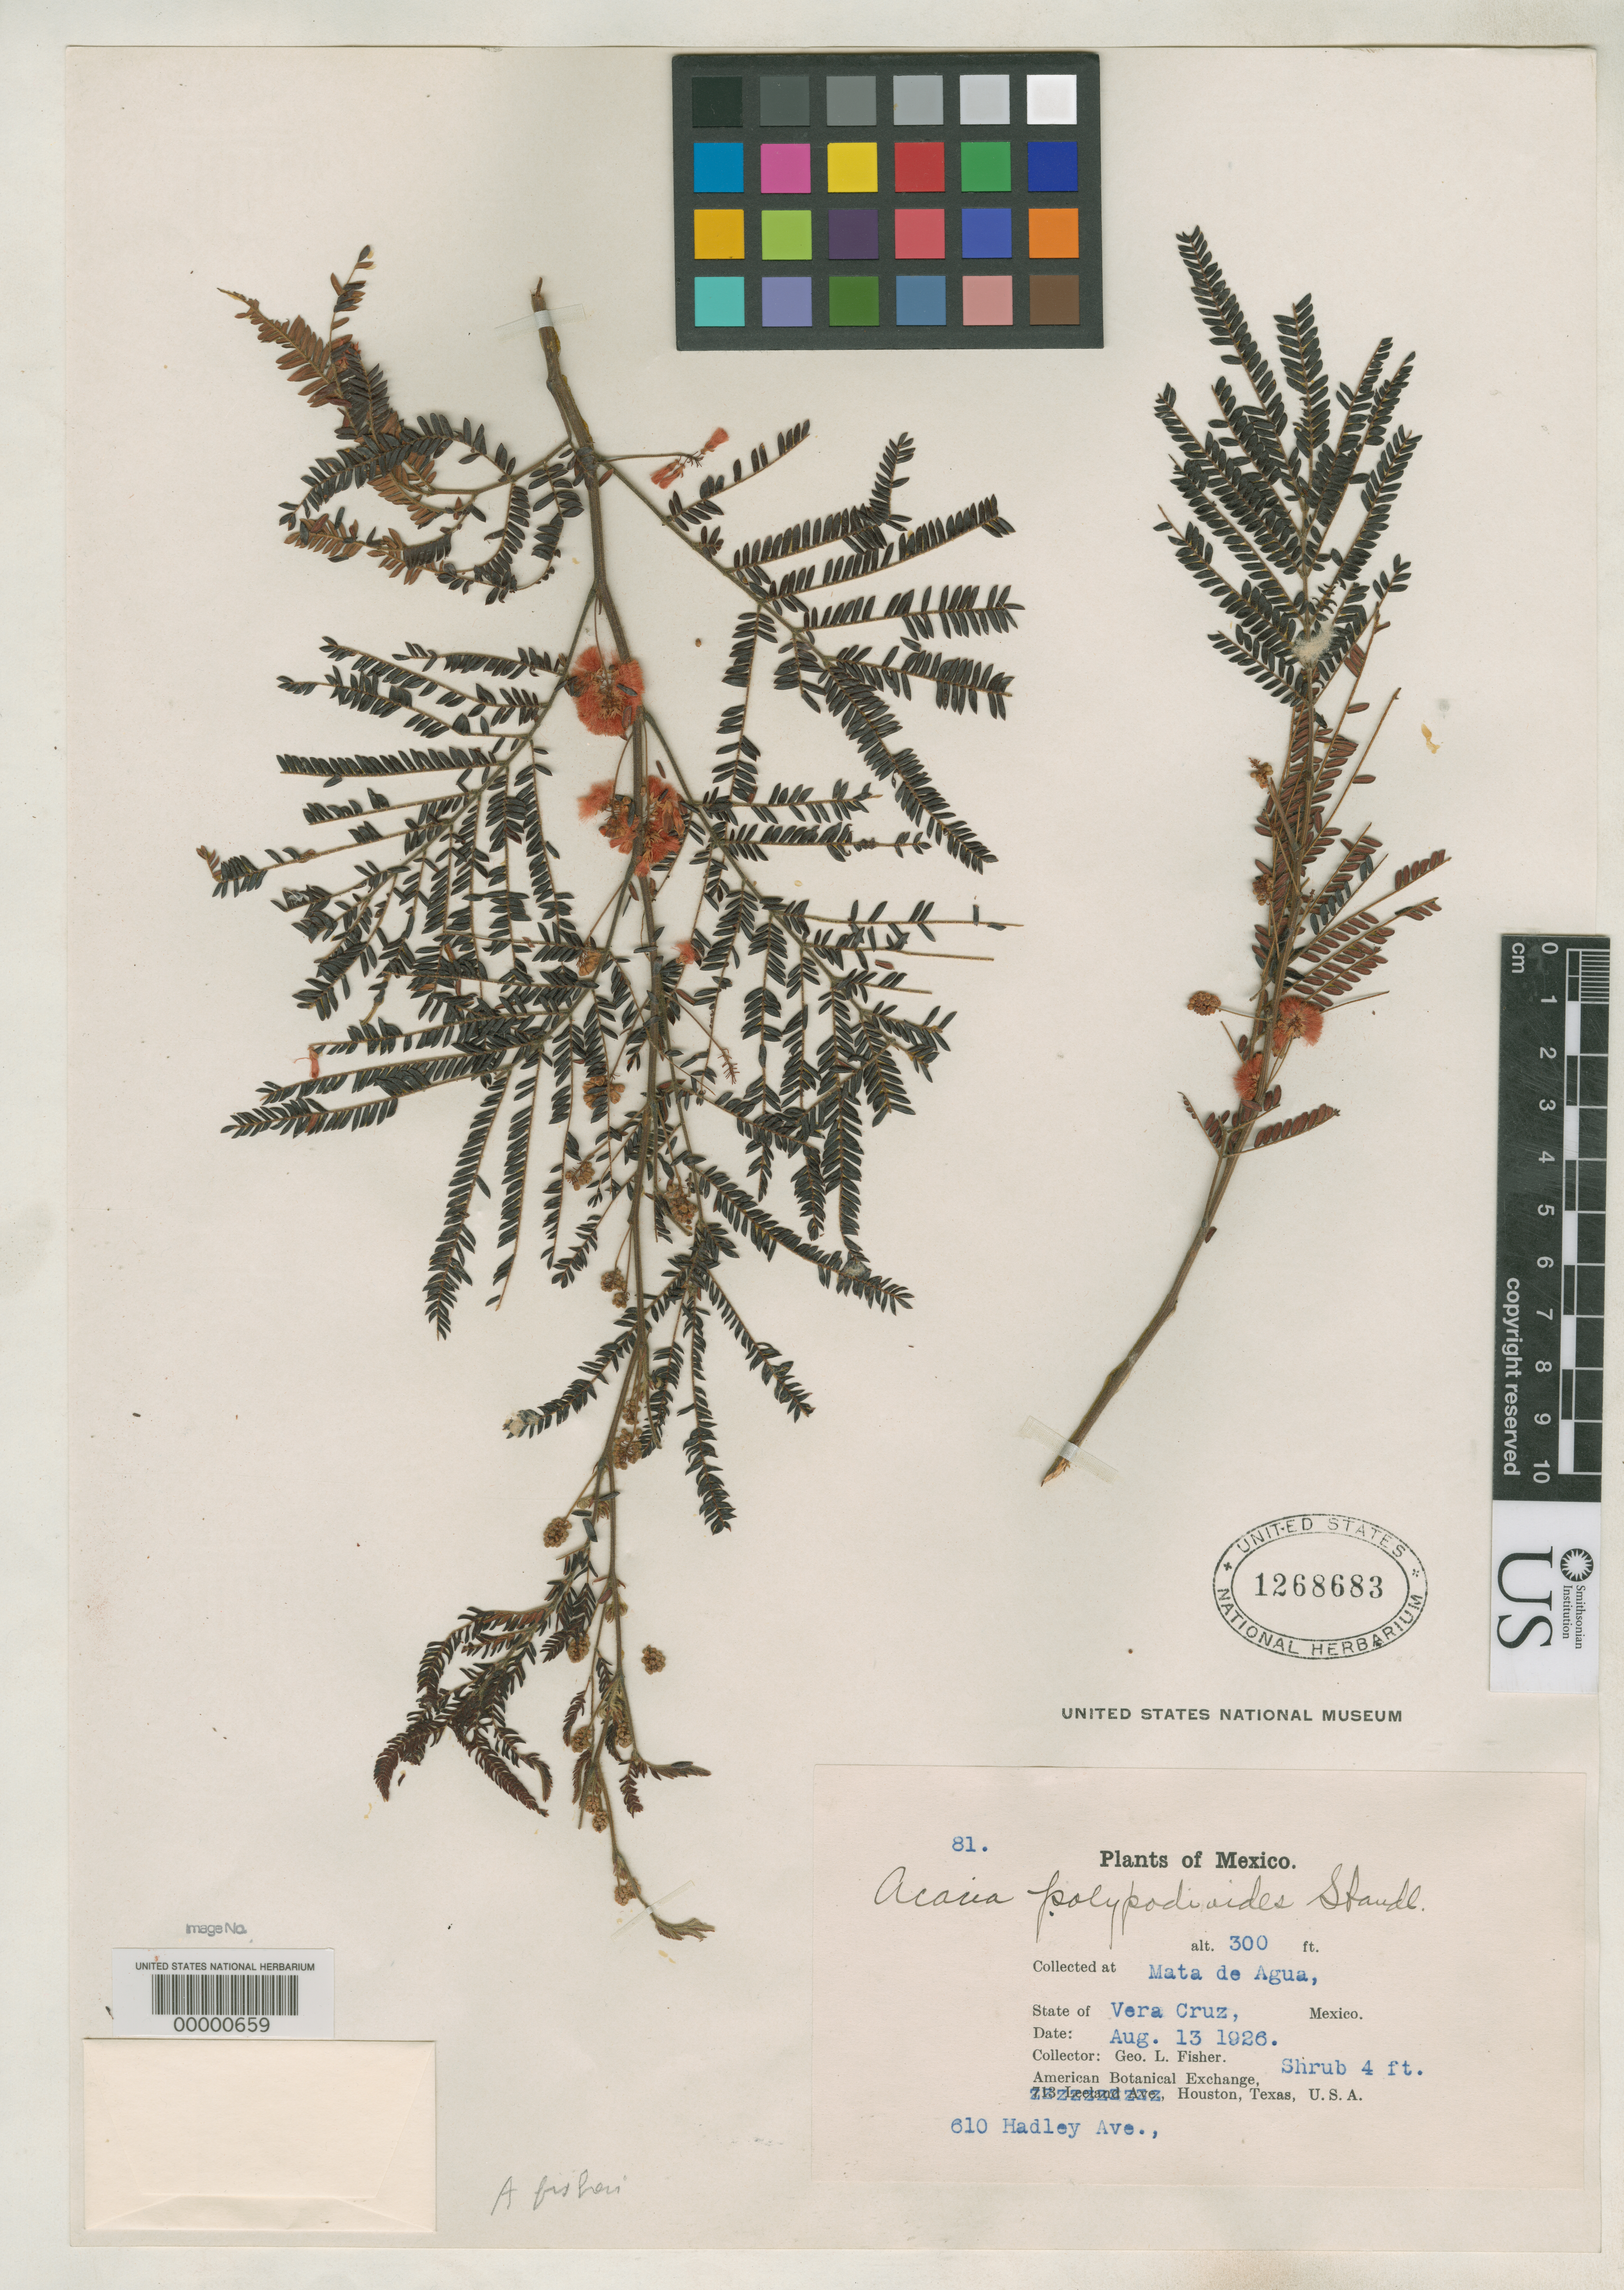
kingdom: Plantae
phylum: Tracheophyta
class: Magnoliopsida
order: Fabales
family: Fabaceae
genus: Acaciella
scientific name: Acaciella fisheri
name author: Britton & Rose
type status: Isotype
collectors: G. L. Fisher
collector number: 81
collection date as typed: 13 Aug 1926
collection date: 1926-08-13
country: Mexico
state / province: Veracruz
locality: Mata de Agua.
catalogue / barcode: US 1268683